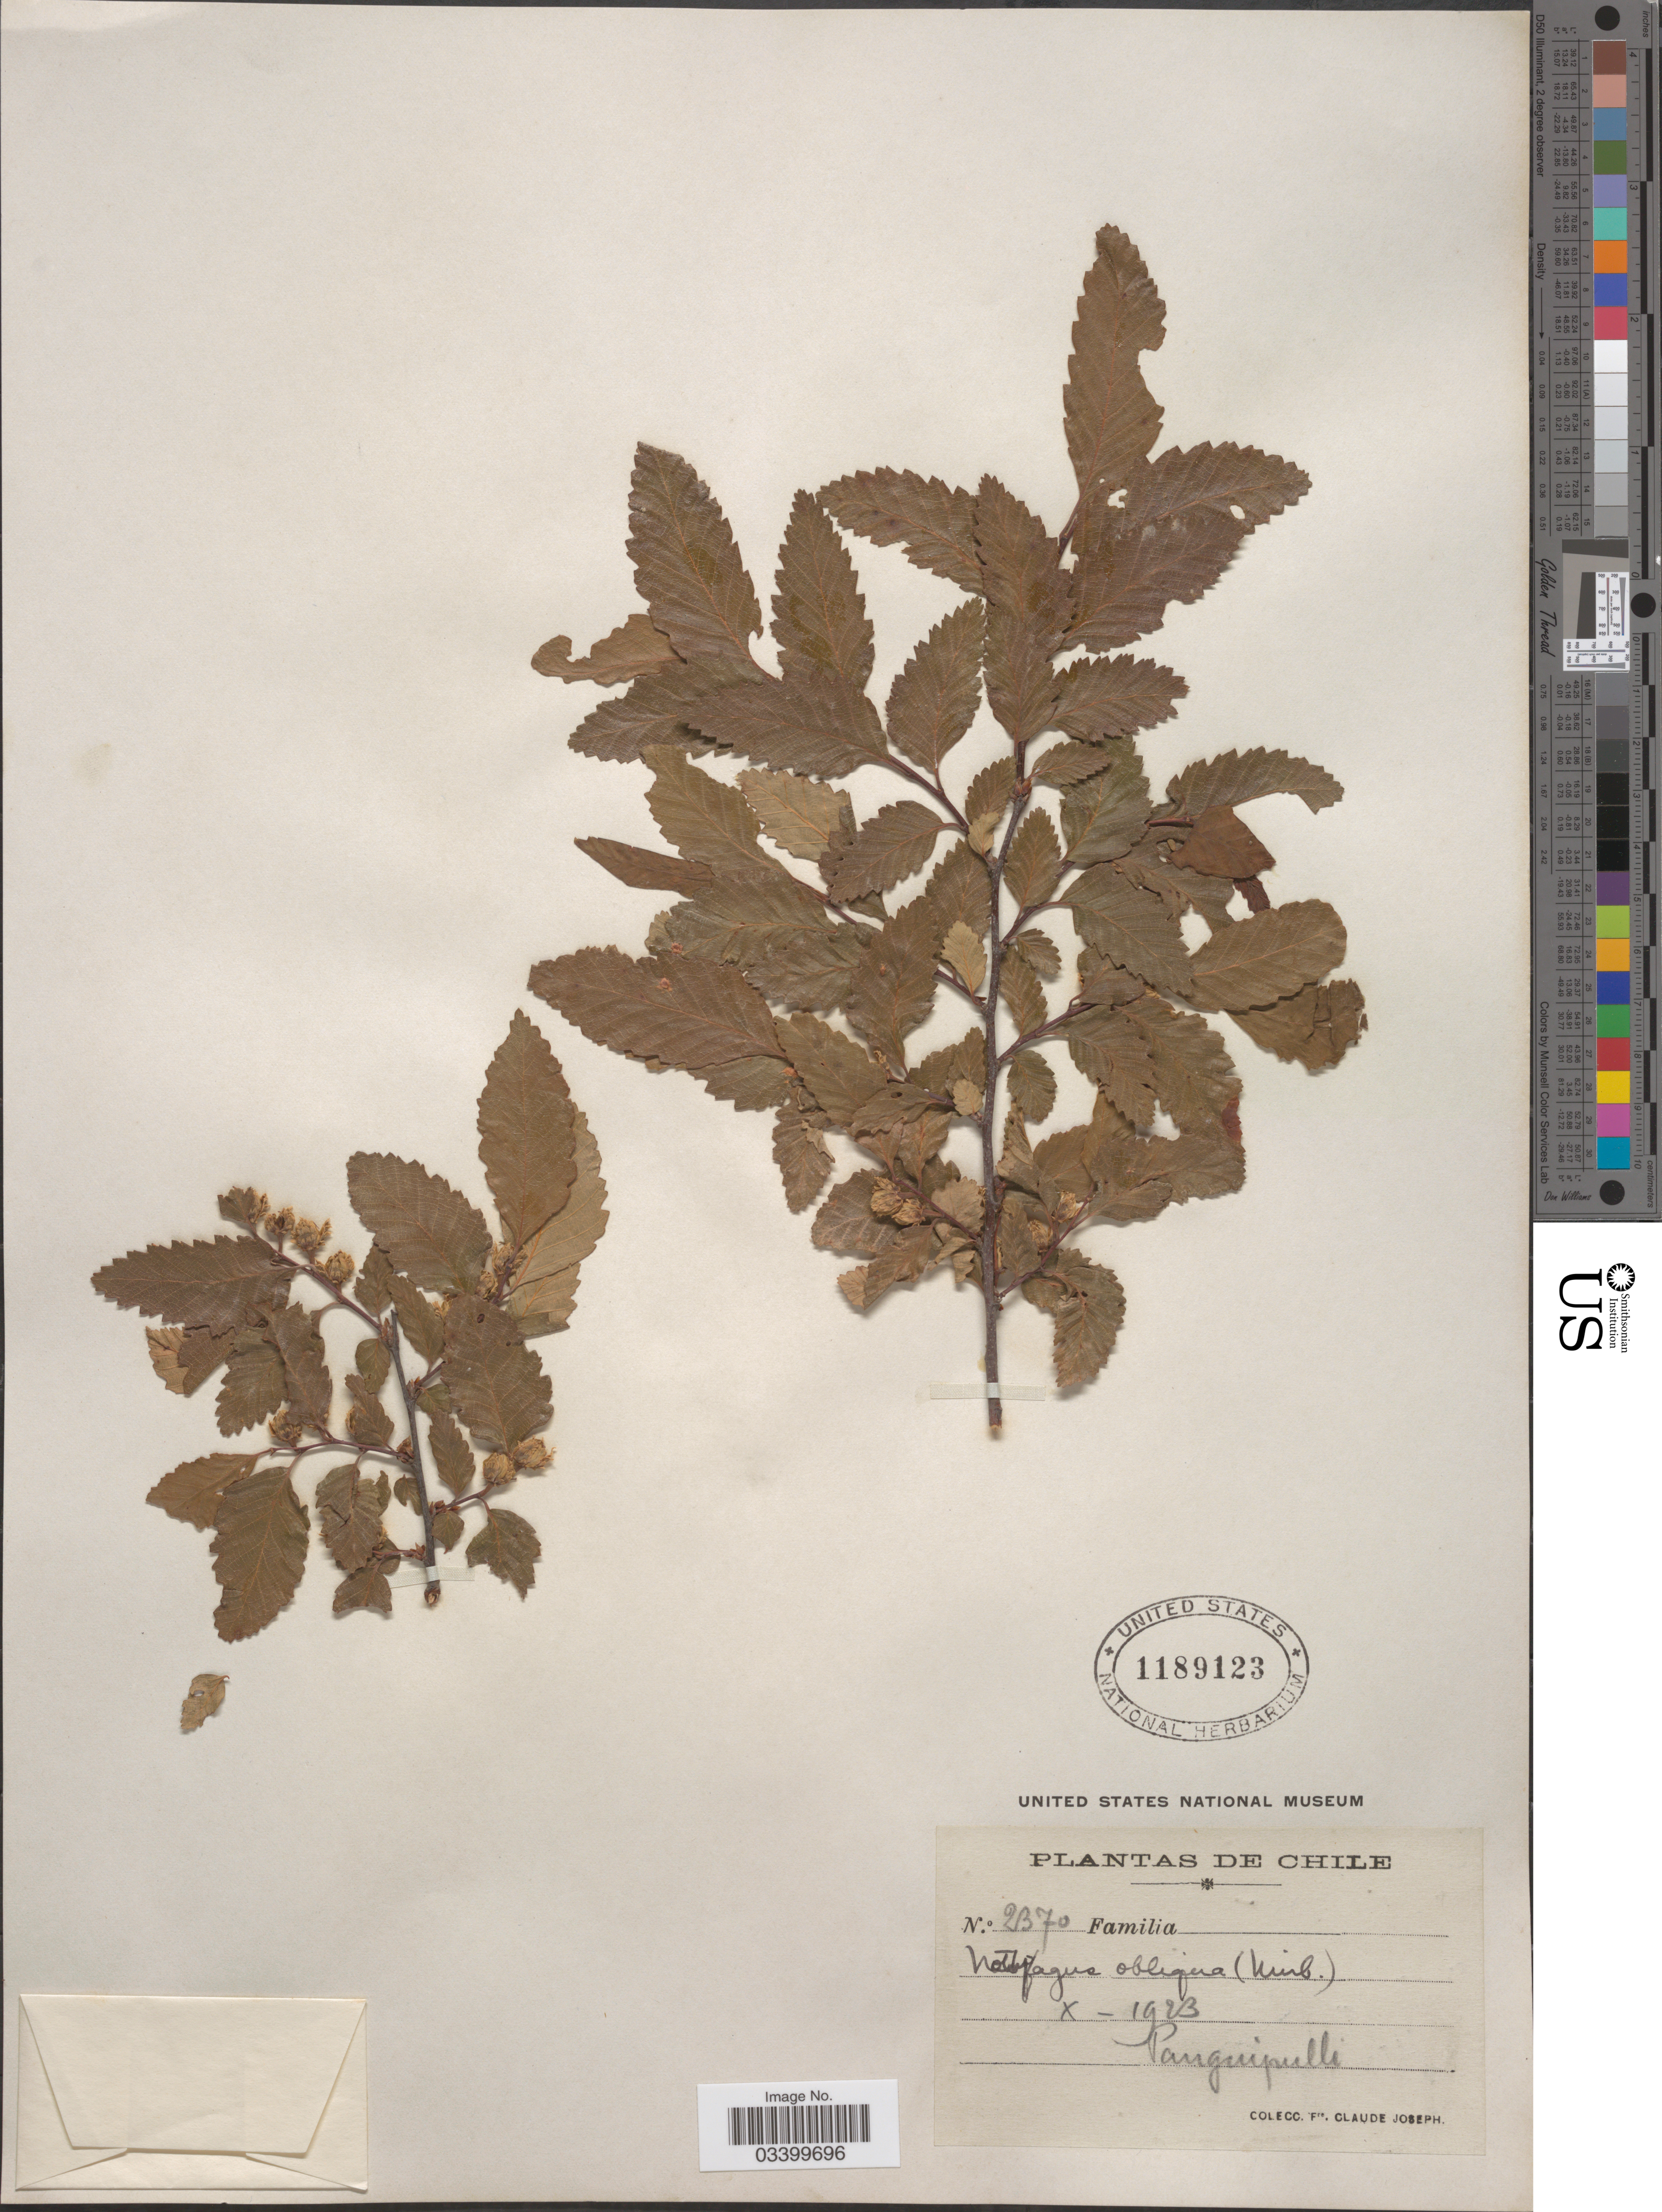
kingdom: Plantae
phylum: Tracheophyta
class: Magnoliopsida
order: Fagales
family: Nothofagaceae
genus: Nothofagus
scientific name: Nothofagus obliqua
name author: (Mirb.) Oerst.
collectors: Bro. Claude-Joseph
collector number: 2370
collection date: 1923-10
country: Chile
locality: Panguipulli.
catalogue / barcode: US 1189123